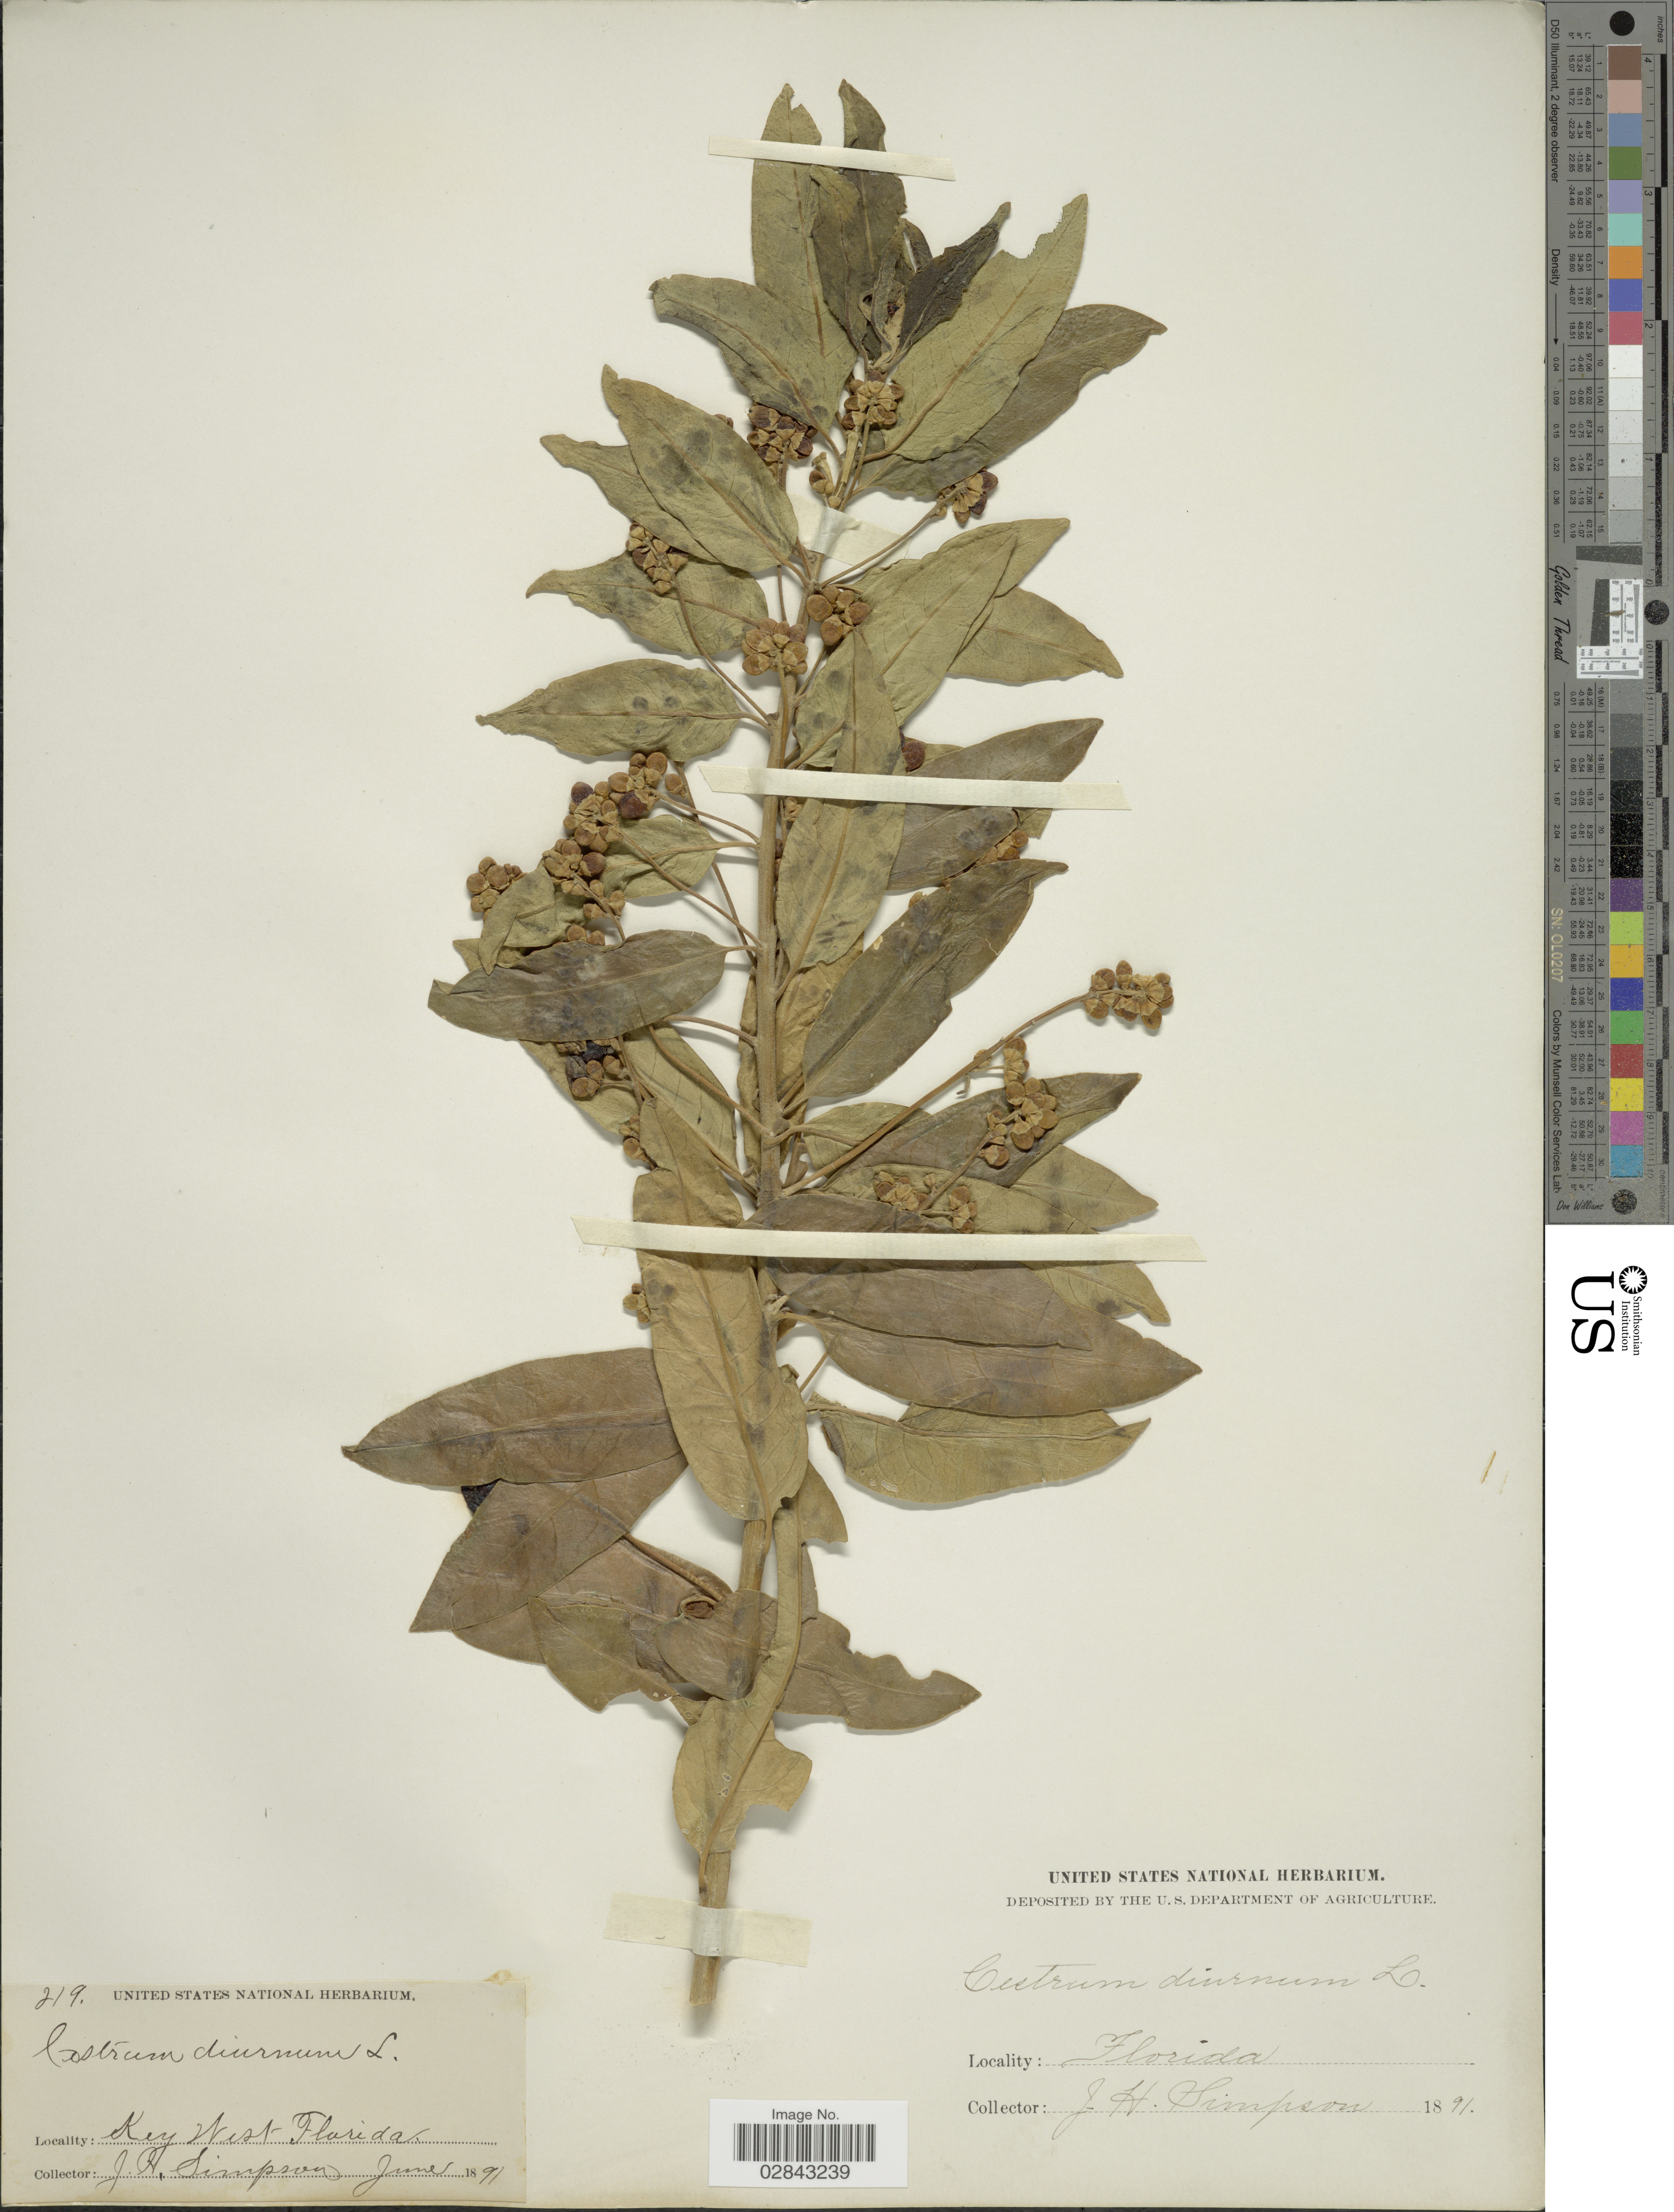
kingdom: Plantae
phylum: Tracheophyta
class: Magnoliopsida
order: Solanales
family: Solanaceae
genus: Cestrum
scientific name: Cestrum diurnum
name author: L.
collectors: J. H. Simpson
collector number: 219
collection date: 1891-06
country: United States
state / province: Florida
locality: Key West.